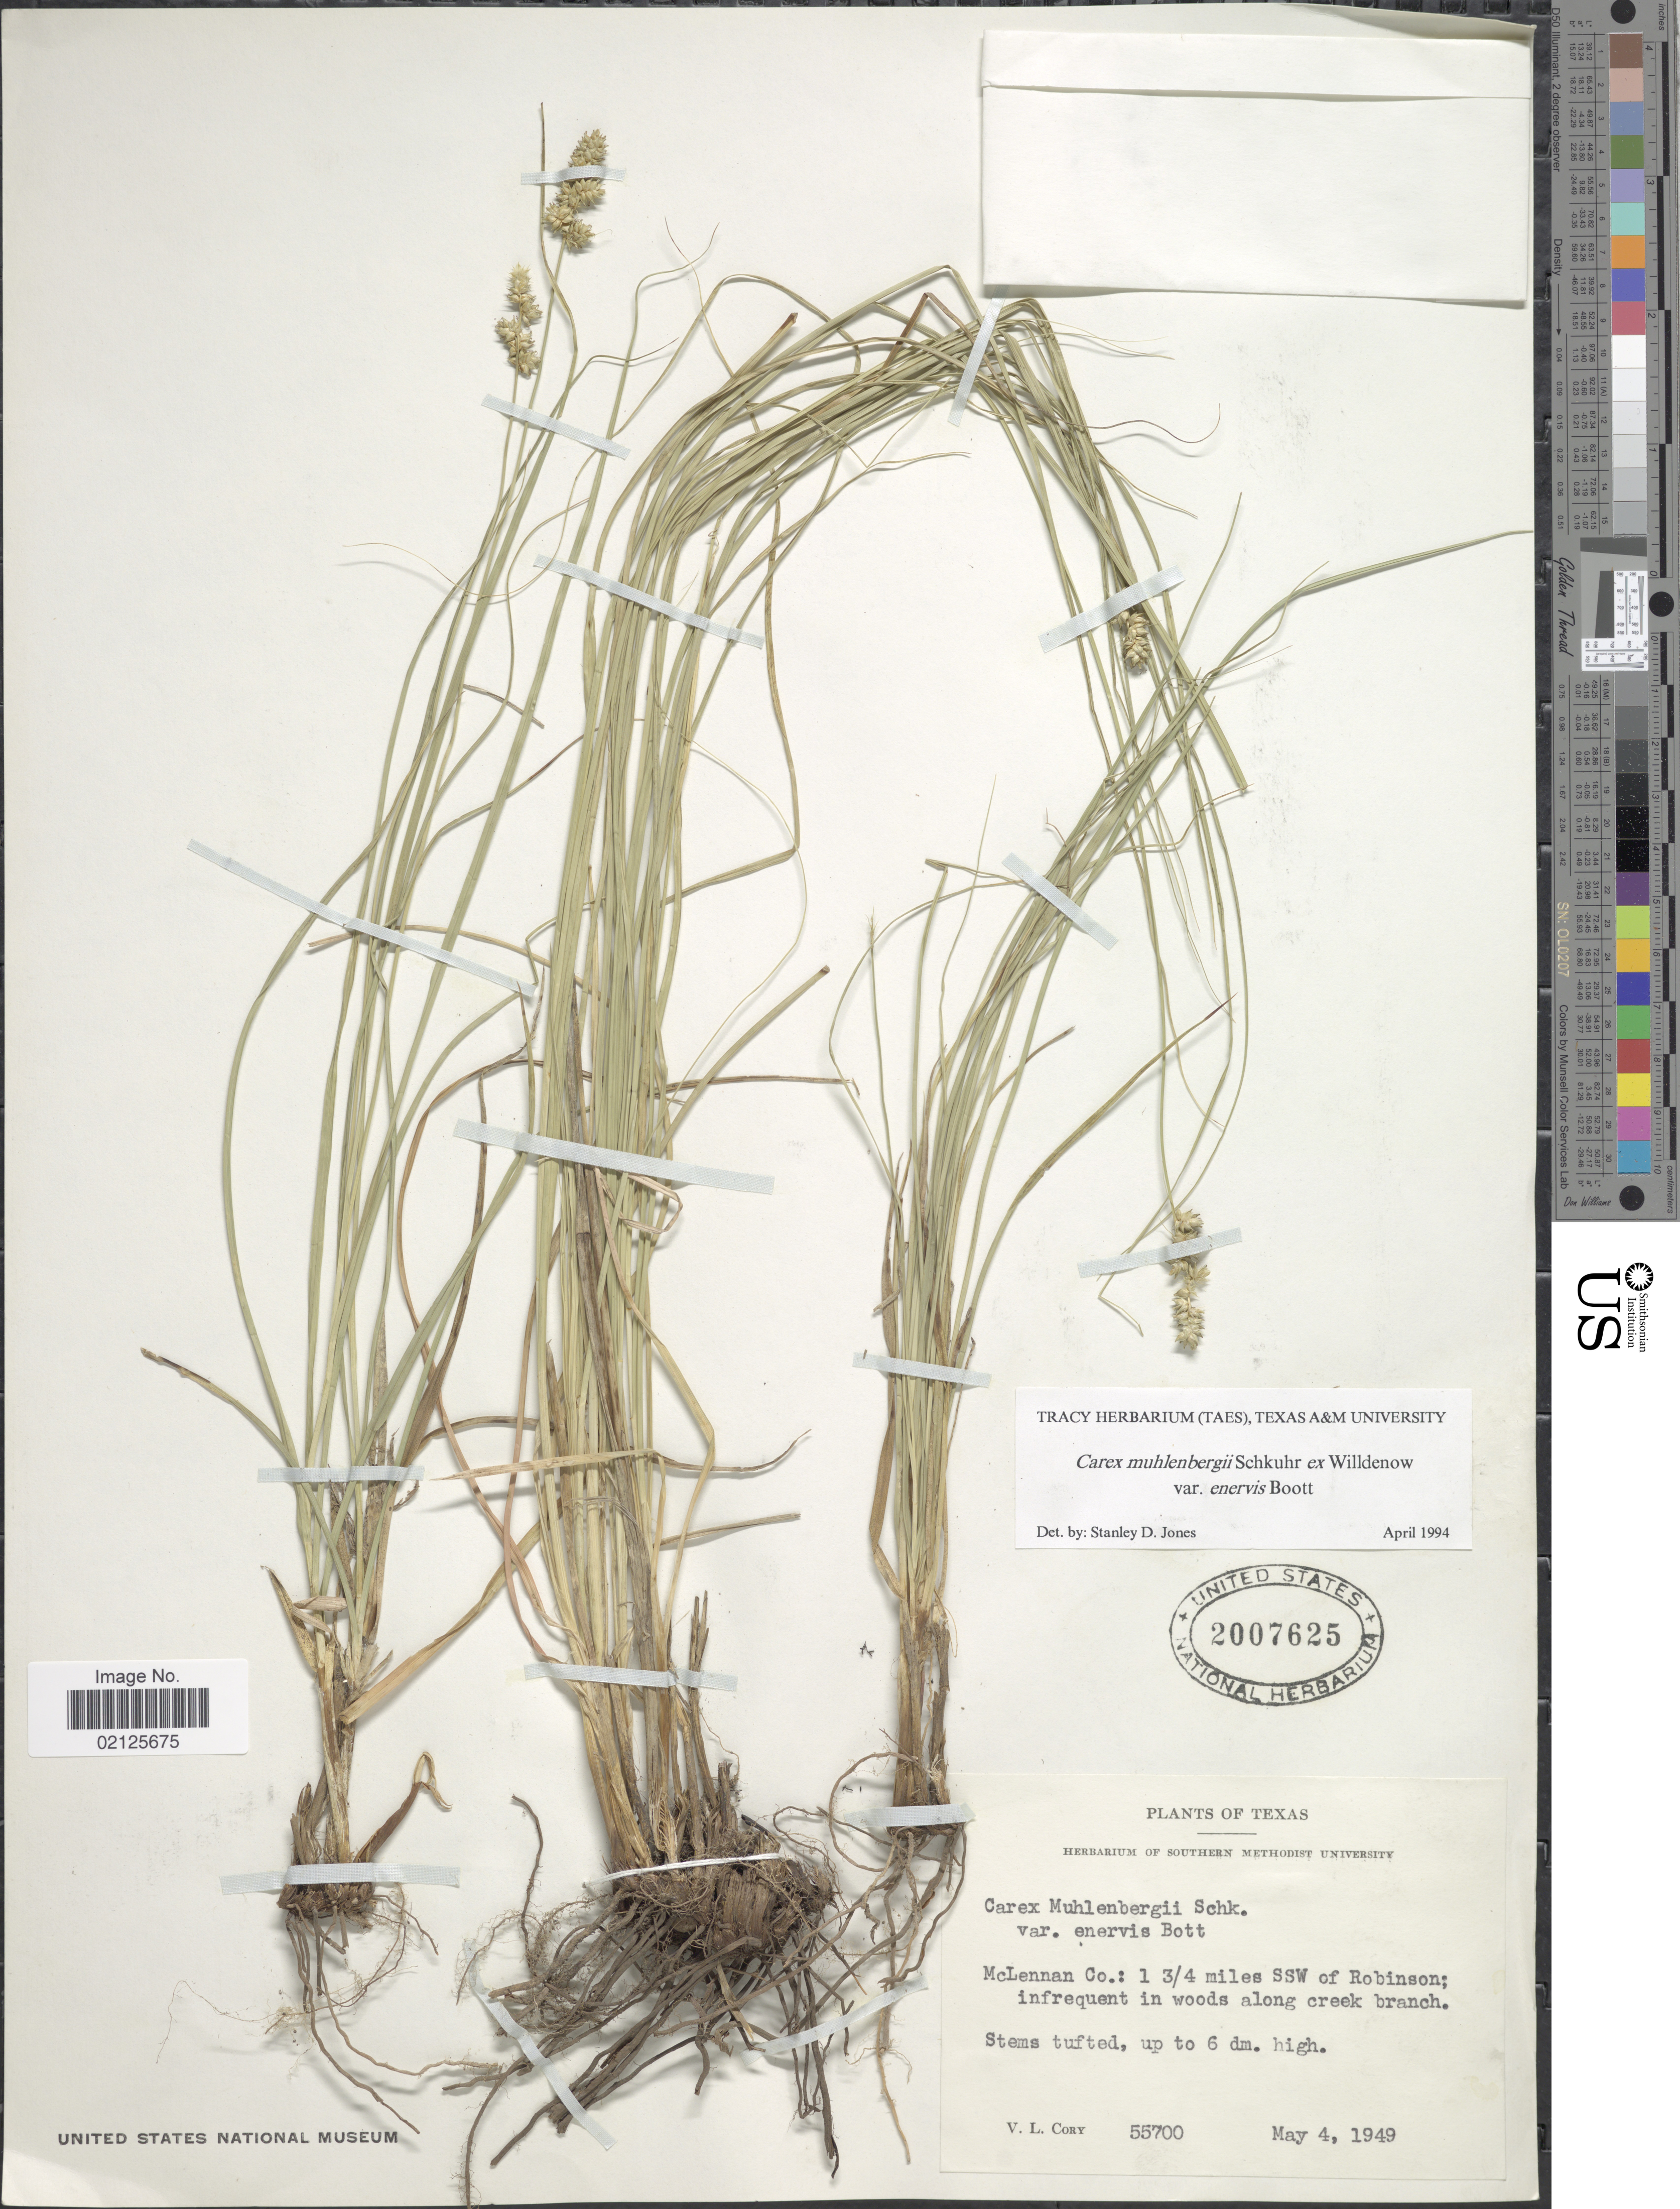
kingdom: Plantae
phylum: Tracheophyta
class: Liliopsida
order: Poales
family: Cyperaceae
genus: Carex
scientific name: Carex muehlenbergii var. enervis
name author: Boott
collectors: V. Cory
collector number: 55700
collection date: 1949-05-04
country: United States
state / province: Texas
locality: McLennan Co: 1 3/4 miles SSW of Robinson; infrequent in woods along creek branch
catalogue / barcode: US 2007625